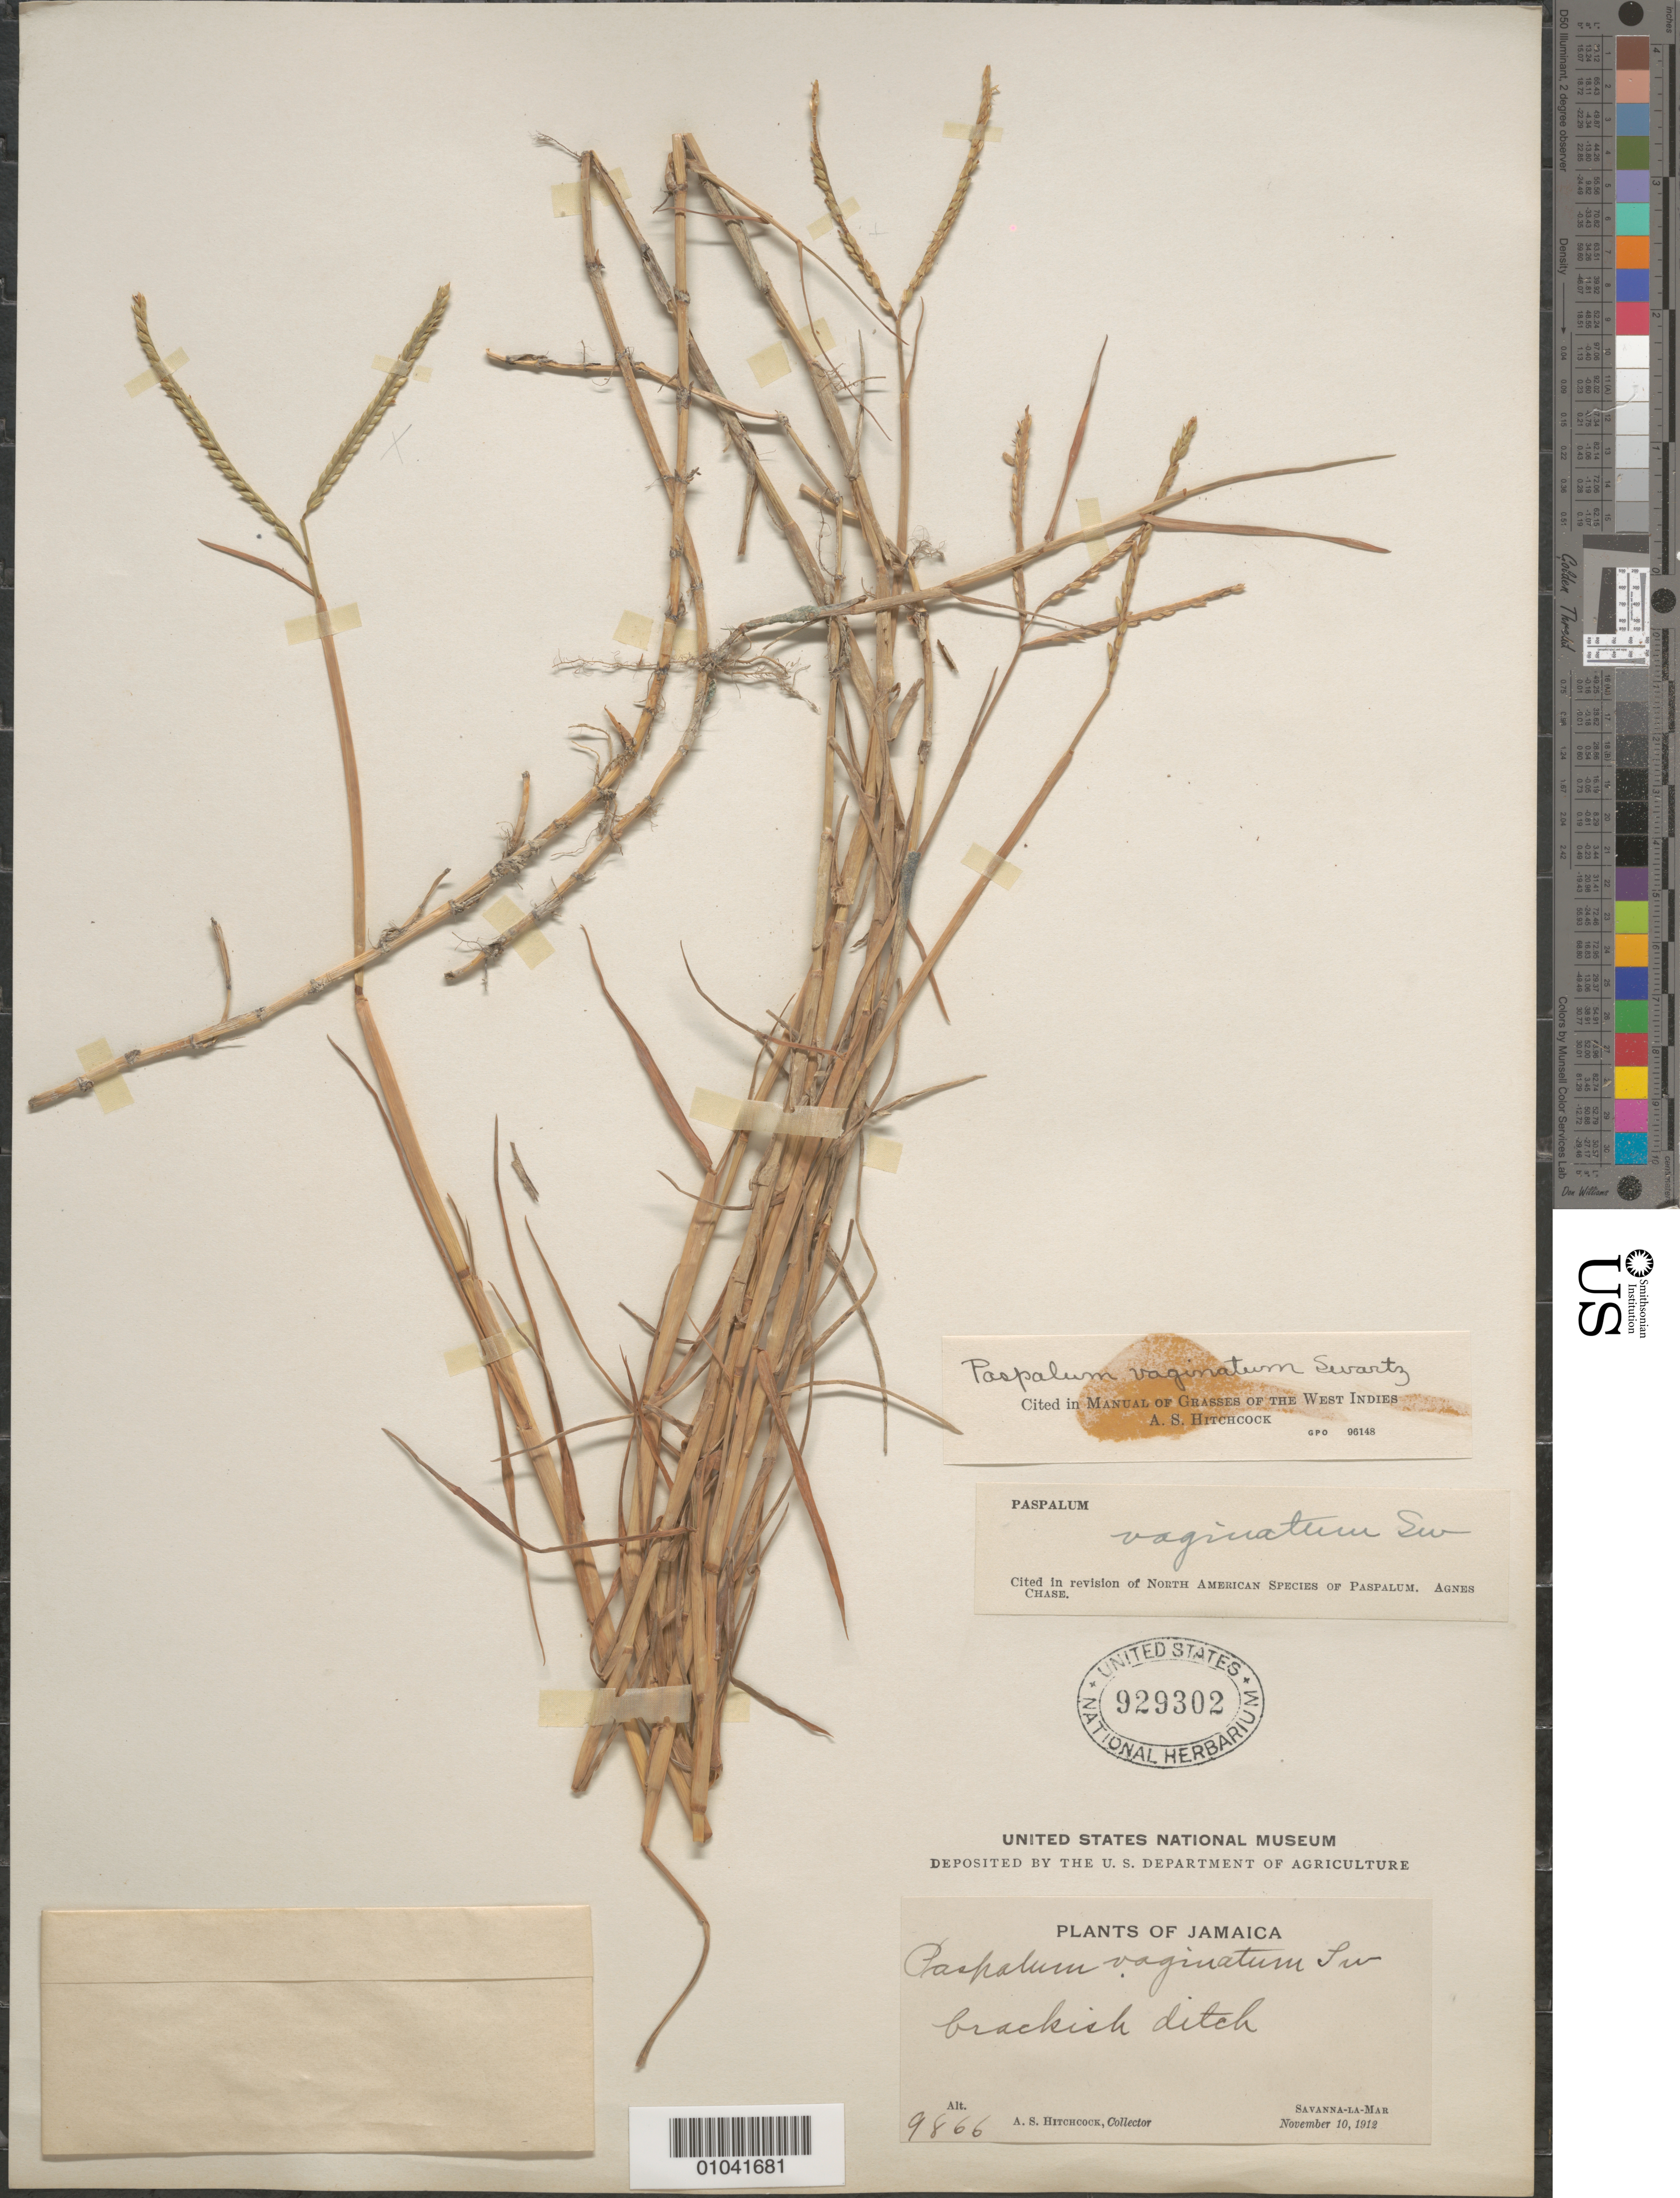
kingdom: Plantae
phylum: Tracheophyta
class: Liliopsida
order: Poales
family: Poaceae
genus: Paspalum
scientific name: Paspalum vaginatum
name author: Sw.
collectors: A. S. Hitchcock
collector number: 9866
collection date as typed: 10 Nov 1912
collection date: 1912-11-10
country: Jamaica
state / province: Westmoreland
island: Jamaica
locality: Savanna-la-Mar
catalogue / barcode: US 929302